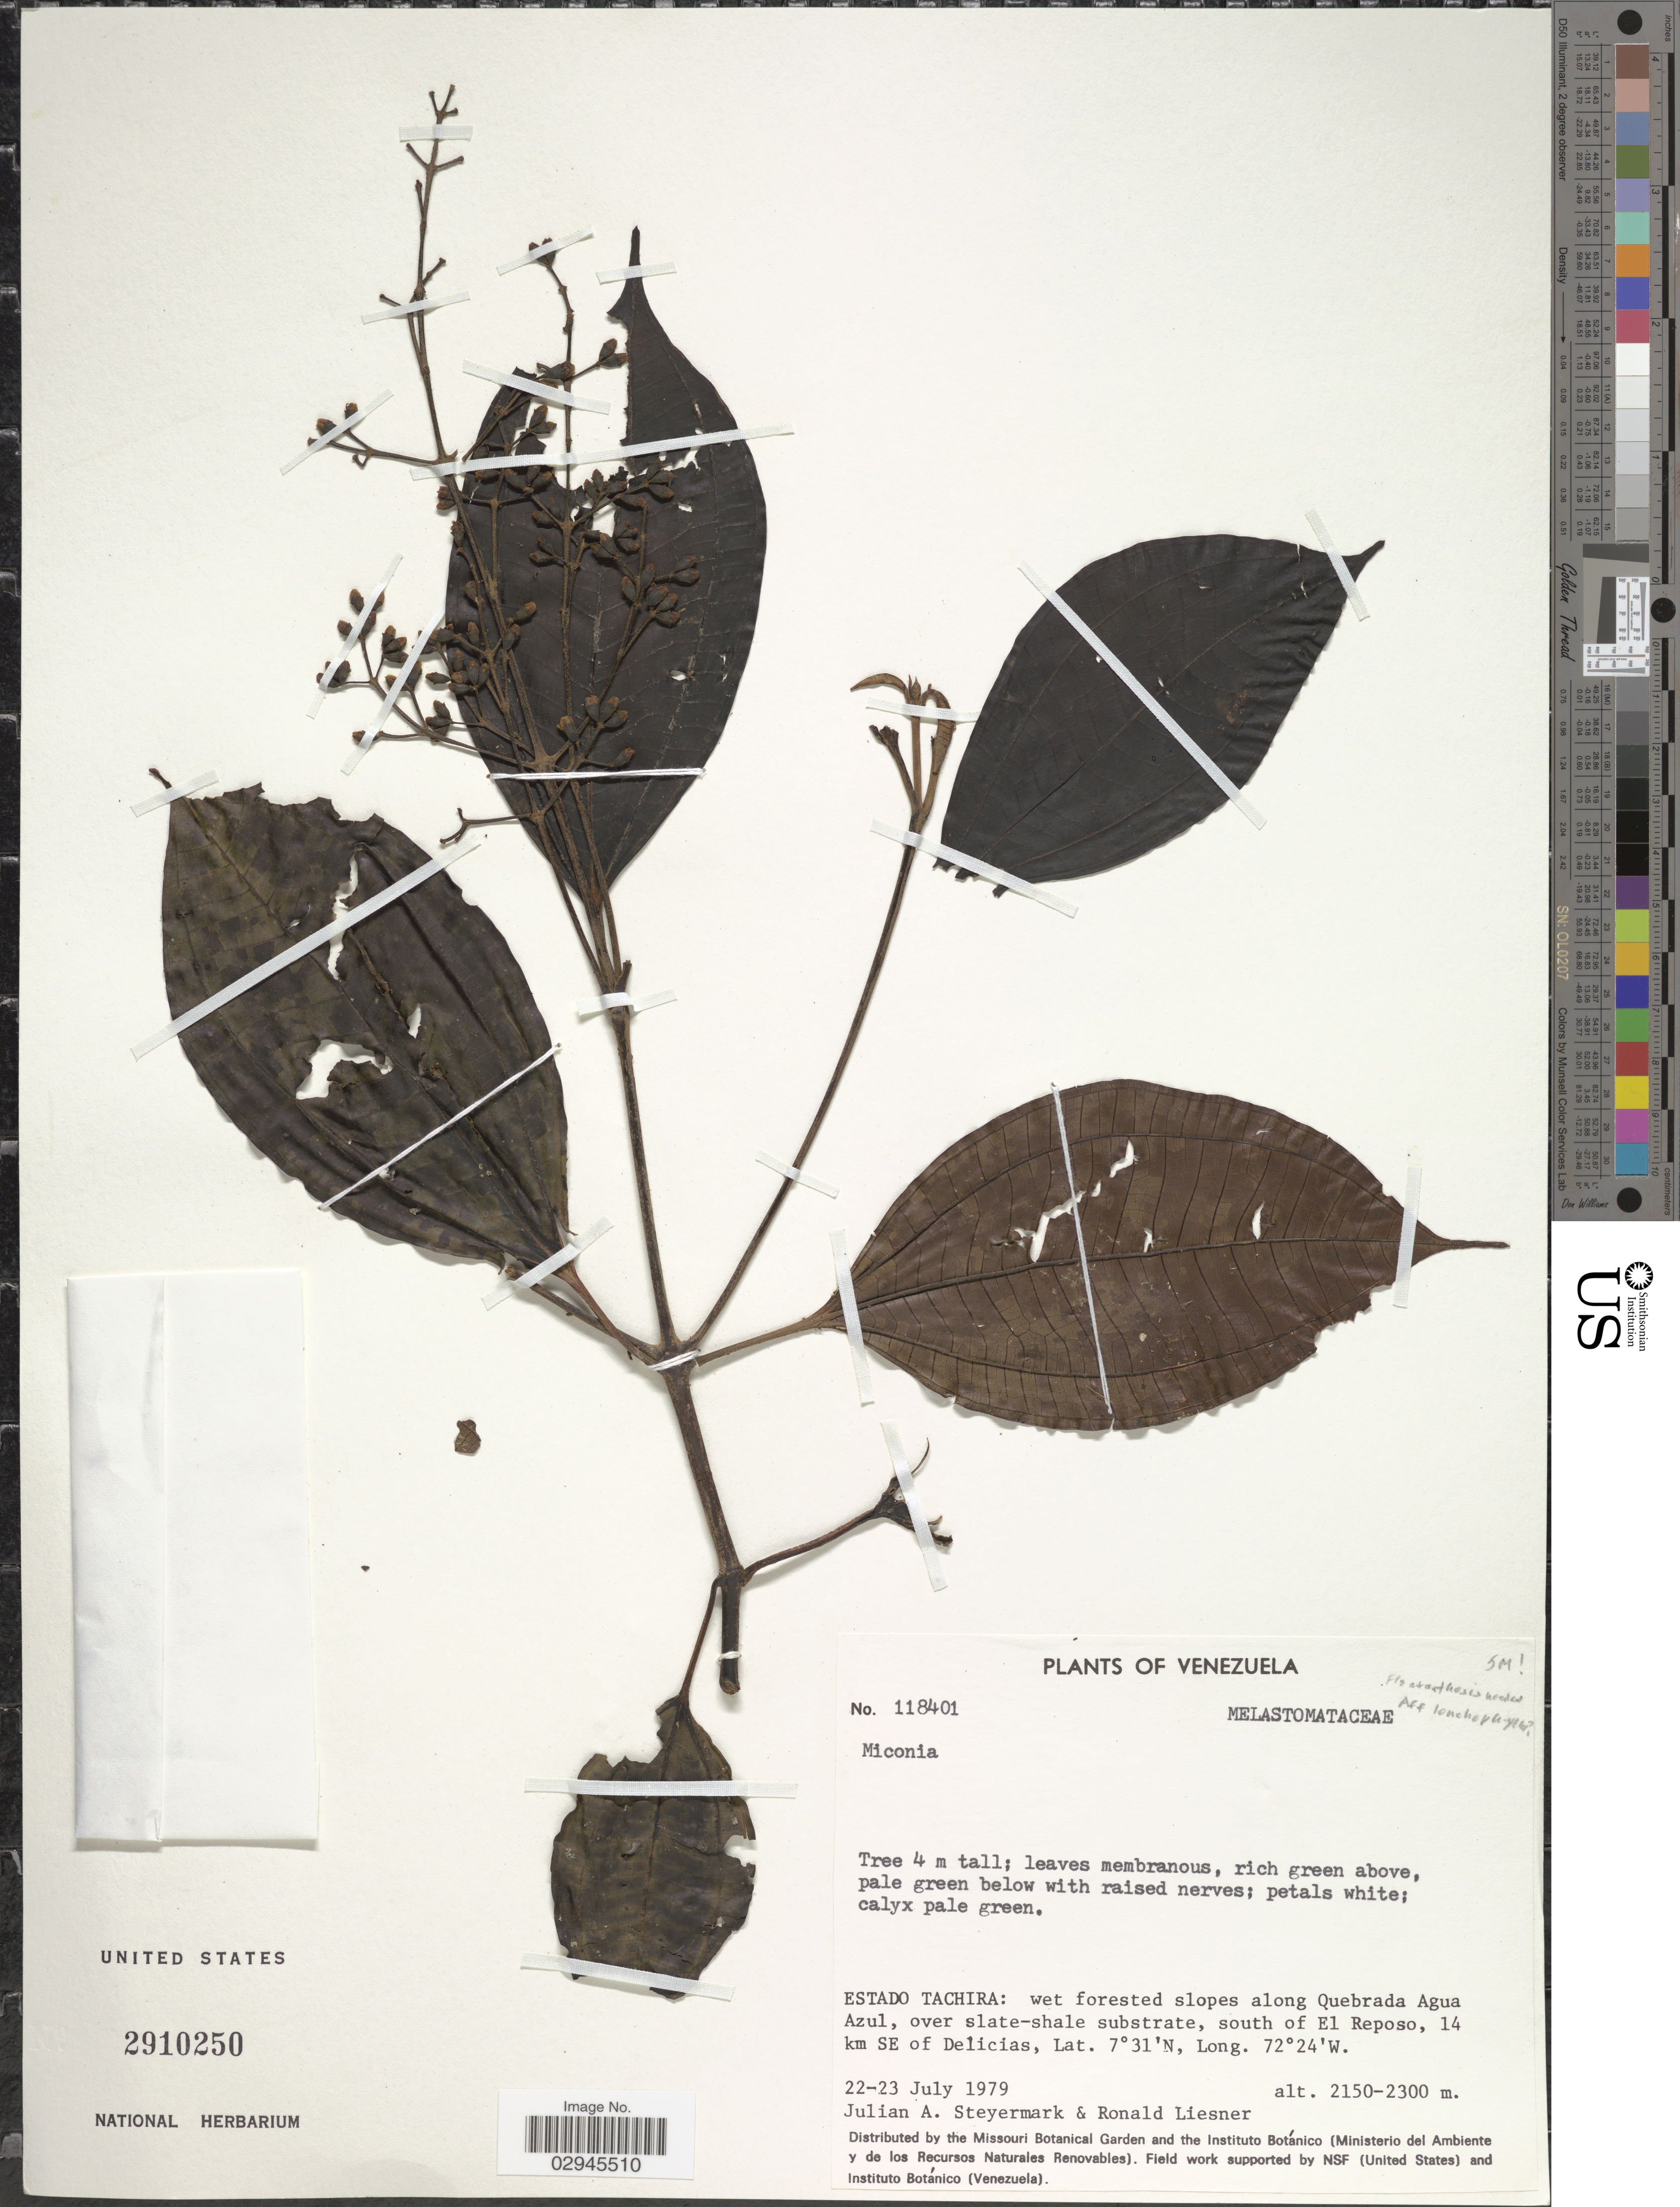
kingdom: Plantae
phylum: Tracheophyta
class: Magnoliopsida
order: Myrtales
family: Melastomataceae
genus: Miconia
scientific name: Miconia sp.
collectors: J. Steyermark & R. L. Liesner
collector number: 118401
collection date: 1979-07-22/1979-07-23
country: Venezuela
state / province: Tachira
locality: Wet forested slopes along Quebrada Agua Azul, over slate-shale substrate, south of El Reposo, 14 km SE of Delicias.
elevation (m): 2150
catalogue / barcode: US 2910250